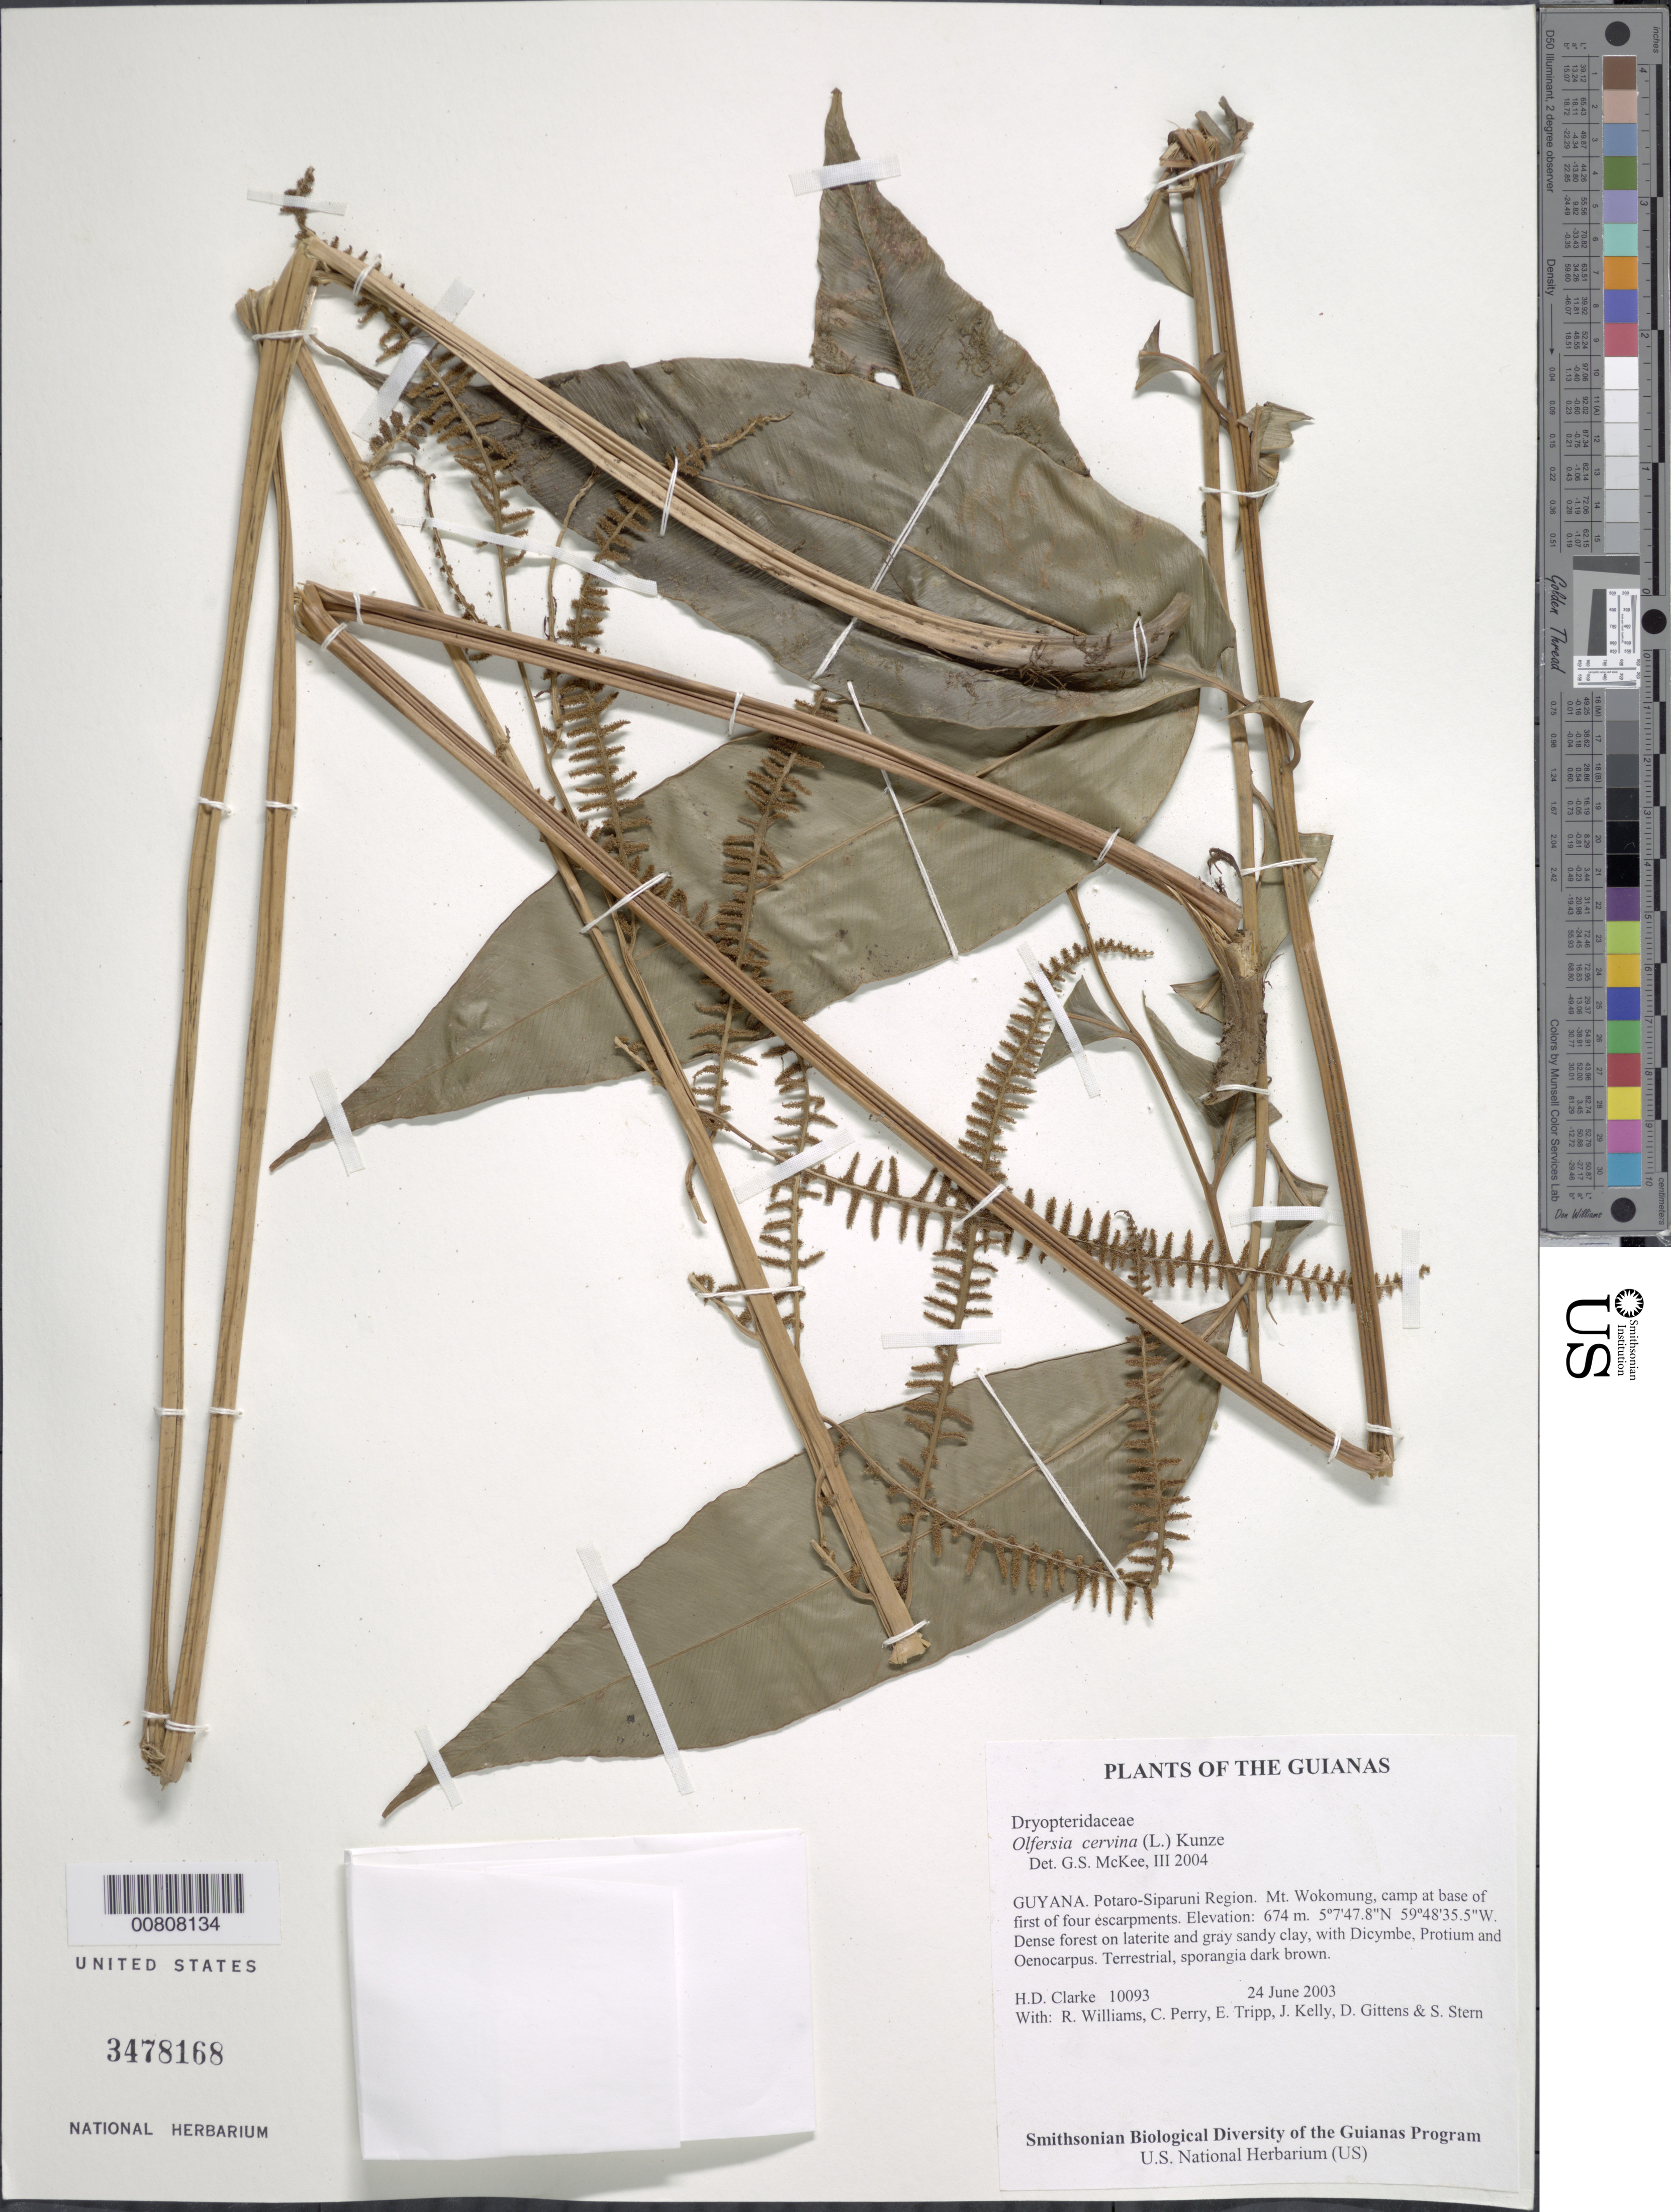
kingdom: Plantae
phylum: Tracheophyta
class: Polypodiopsida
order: Polypodiales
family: Dryopteridaceae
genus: Olfersia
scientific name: Olfersia cervina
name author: (L.) Kunze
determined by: McKee, G. S., (US), NMNH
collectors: H. D. Clarke, R. Williams, C. Perry, E. Tripp, J. Kelly, D. Gittens & S. R. Stern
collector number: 10093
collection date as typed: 24 June 2003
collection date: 2003-06-24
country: Guyana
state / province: Potaro-Siparuni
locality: Mt. Wokomung, camp at base of first of four escarpments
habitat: Dense forest on laterite and gray sandy clay, with Dicymbe, Protium and Oenocarpus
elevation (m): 674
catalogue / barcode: US 3478168